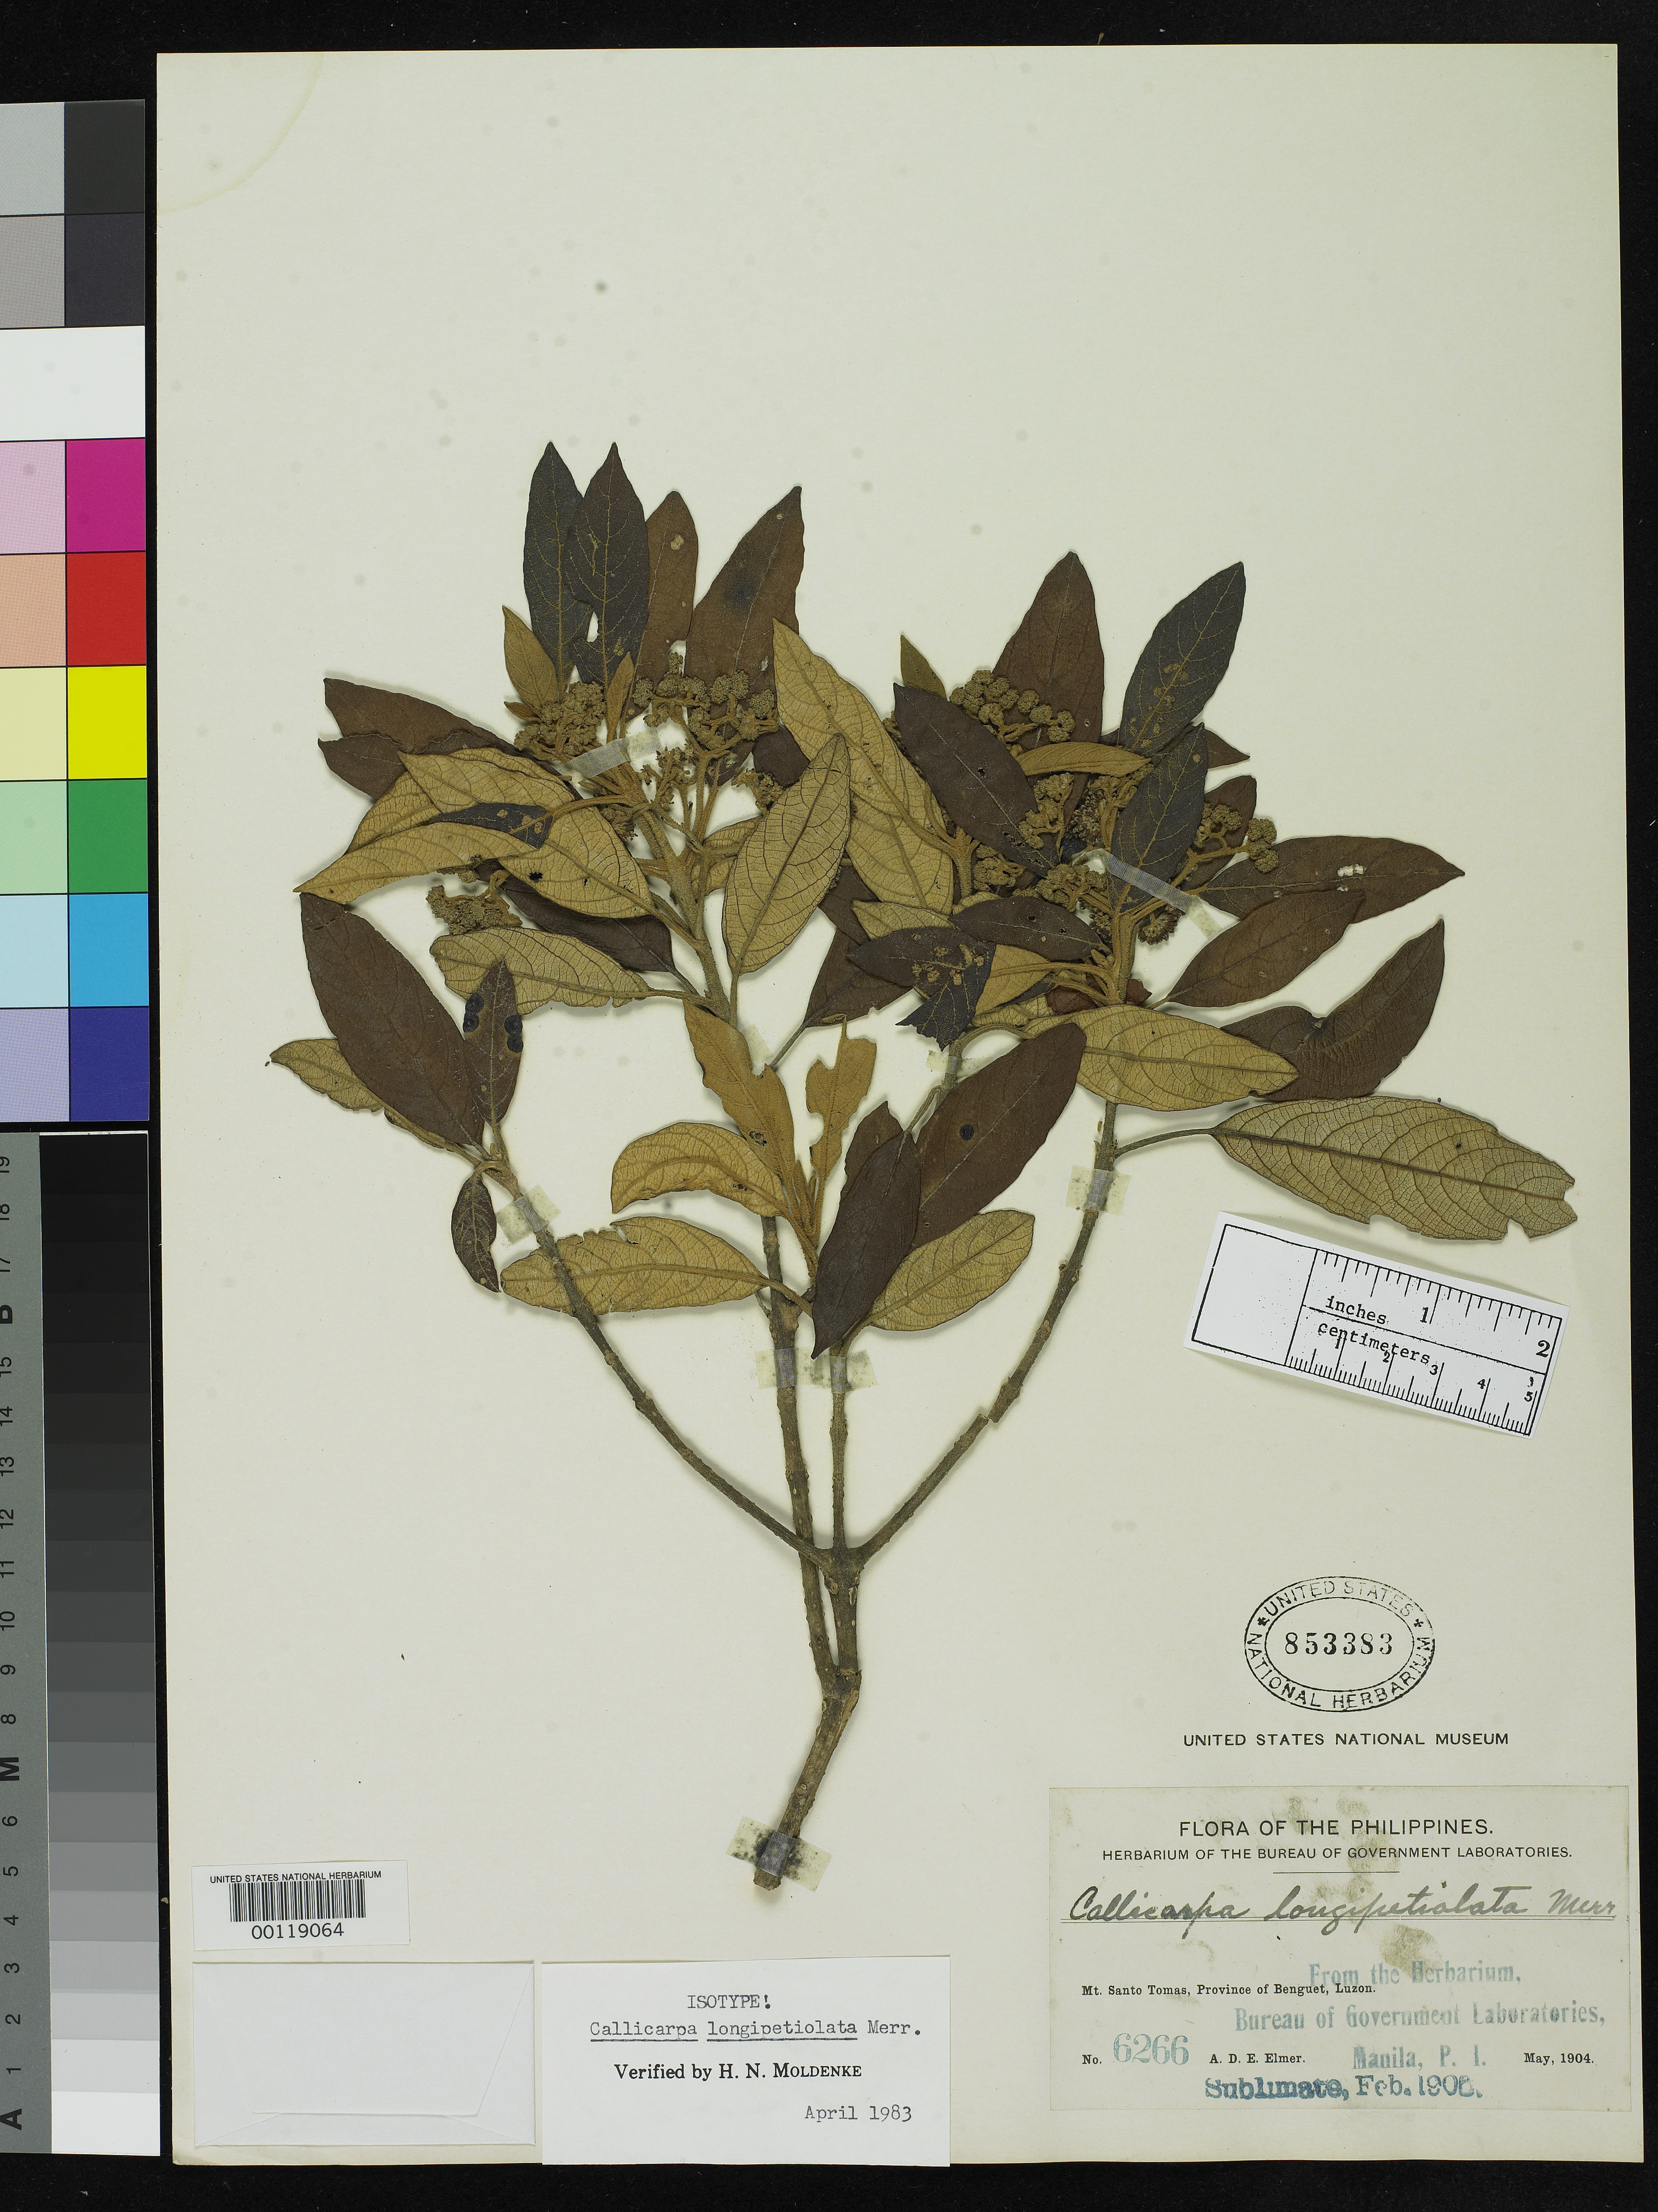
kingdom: Plantae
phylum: Tracheophyta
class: Magnoliopsida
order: Lamiales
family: Lamiaceae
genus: Callicarpa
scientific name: Callicarpa longipetiolata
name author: Merr.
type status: Isotype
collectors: A. D. E. Elmer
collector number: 6266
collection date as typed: May 1904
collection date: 1904-05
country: Philippines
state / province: Cordillera (Administrative Region)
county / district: Benguet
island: Luzon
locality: Mt. Santo Tomas.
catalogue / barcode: US 853383